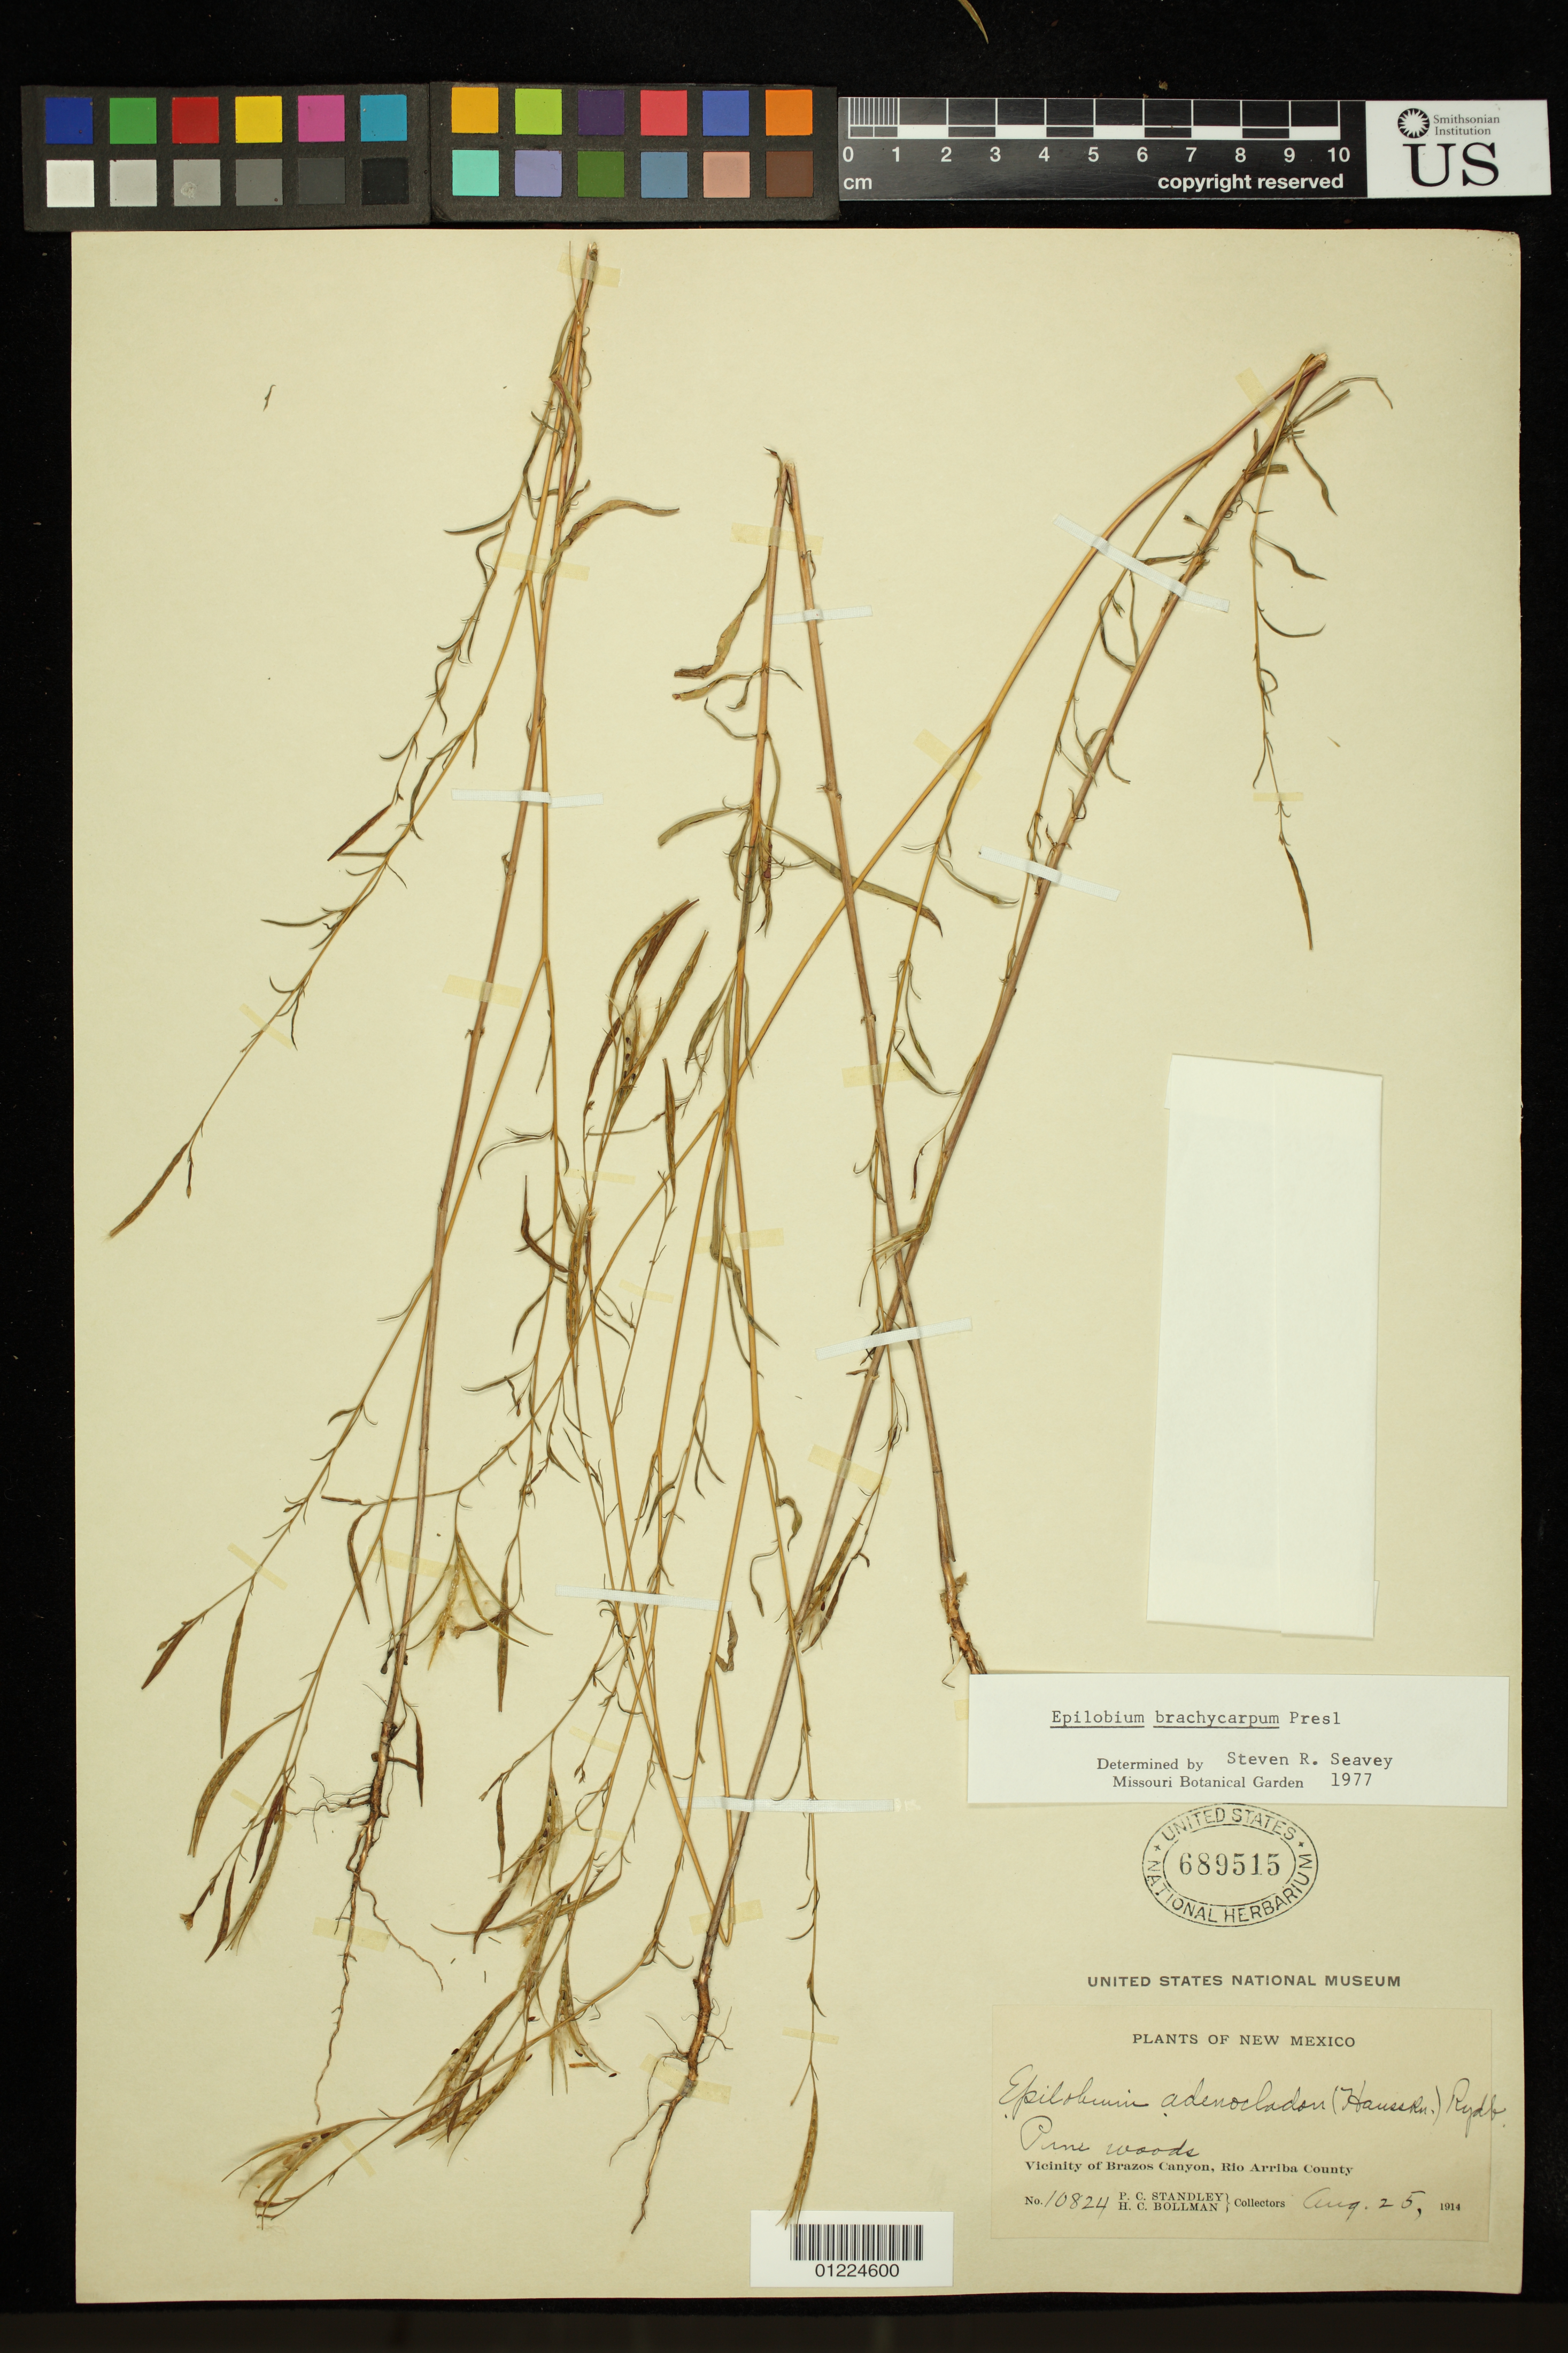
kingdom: Plantae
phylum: Tracheophyta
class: Magnoliopsida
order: Myrtales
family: Onagraceae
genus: Epilobium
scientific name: Epilobium brachycarpum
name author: C. Presl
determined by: Seavey, S. R.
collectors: P. C. Standley & H. C. Bollman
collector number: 10824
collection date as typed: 25 Aug 1914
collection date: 1914-08-25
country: United States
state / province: New Mexico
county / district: Rio Arriba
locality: vicinity of Brazos Canyon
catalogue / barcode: US 689515